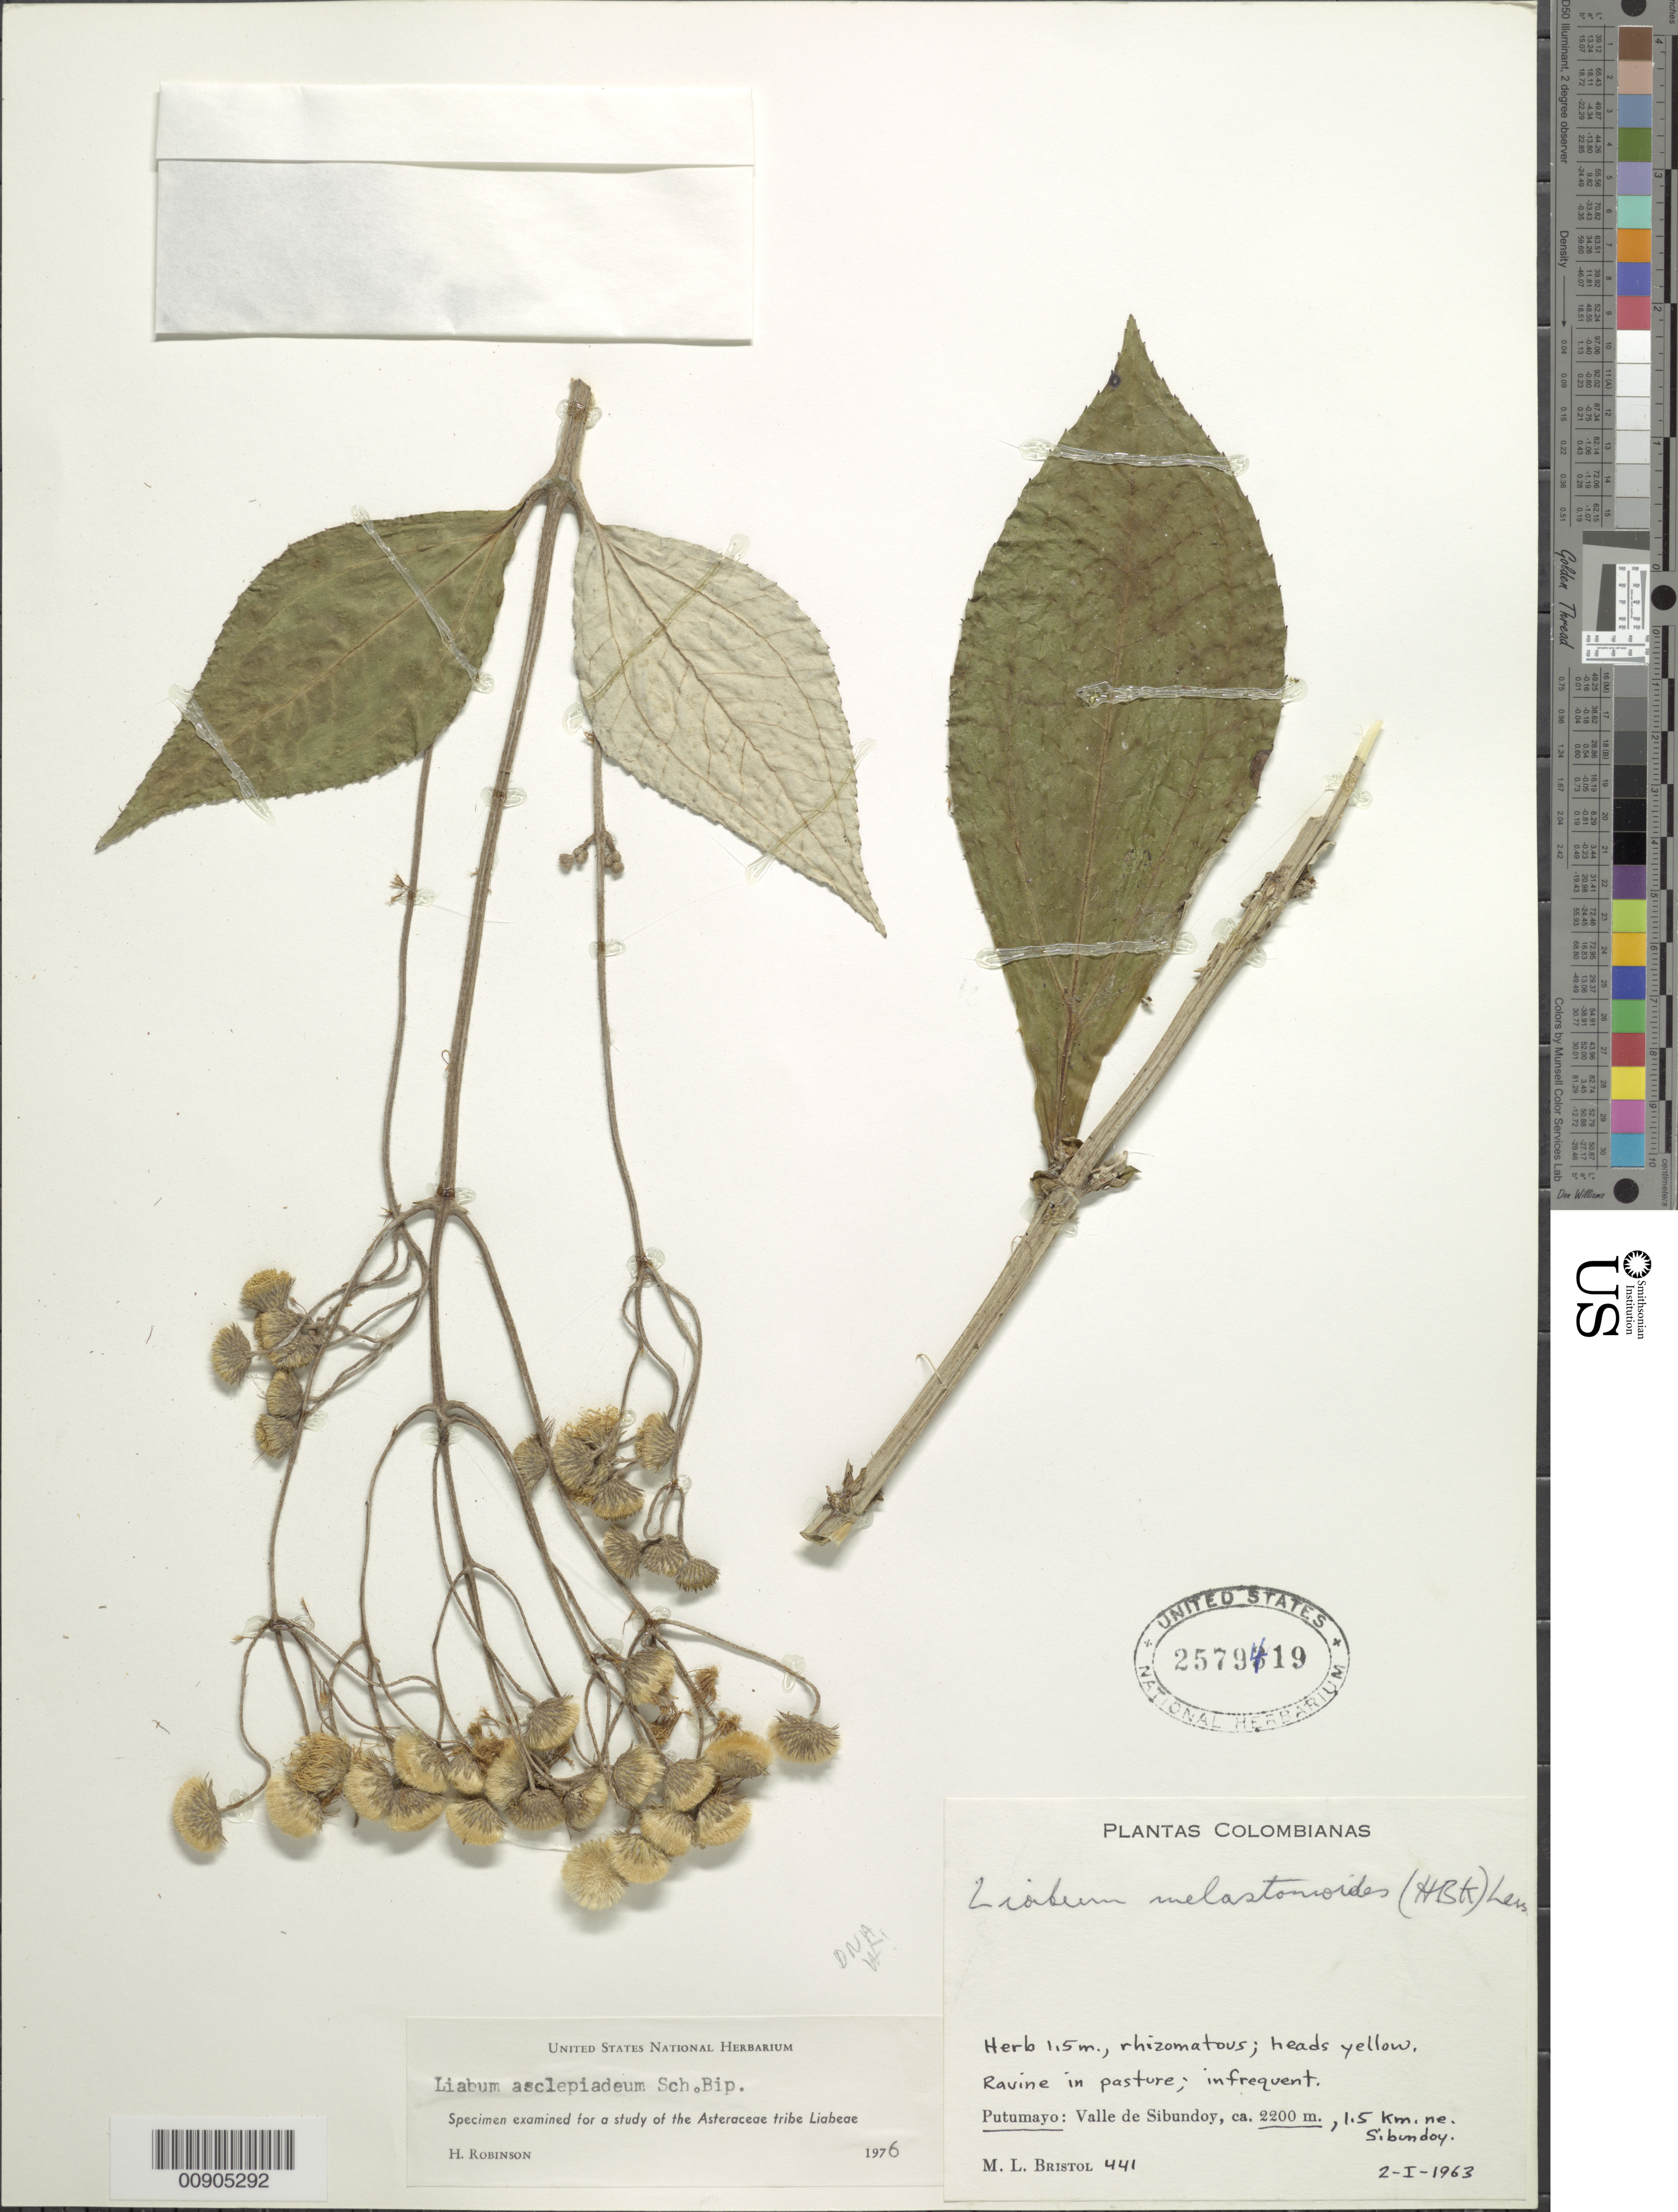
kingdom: Plantae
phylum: Tracheophyta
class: Magnoliopsida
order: Asterales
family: Asteraceae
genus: Liabum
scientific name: Liabum asclepiadeum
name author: Sch. Bip.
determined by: Robinson, Harold E., (US)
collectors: M. L. Bristol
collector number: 441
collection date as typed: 2-Jan-63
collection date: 1963-01-02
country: Colombia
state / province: Putumayo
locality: Valle de Sibundoy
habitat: Ravine in pasture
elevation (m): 2200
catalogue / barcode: US 2579419